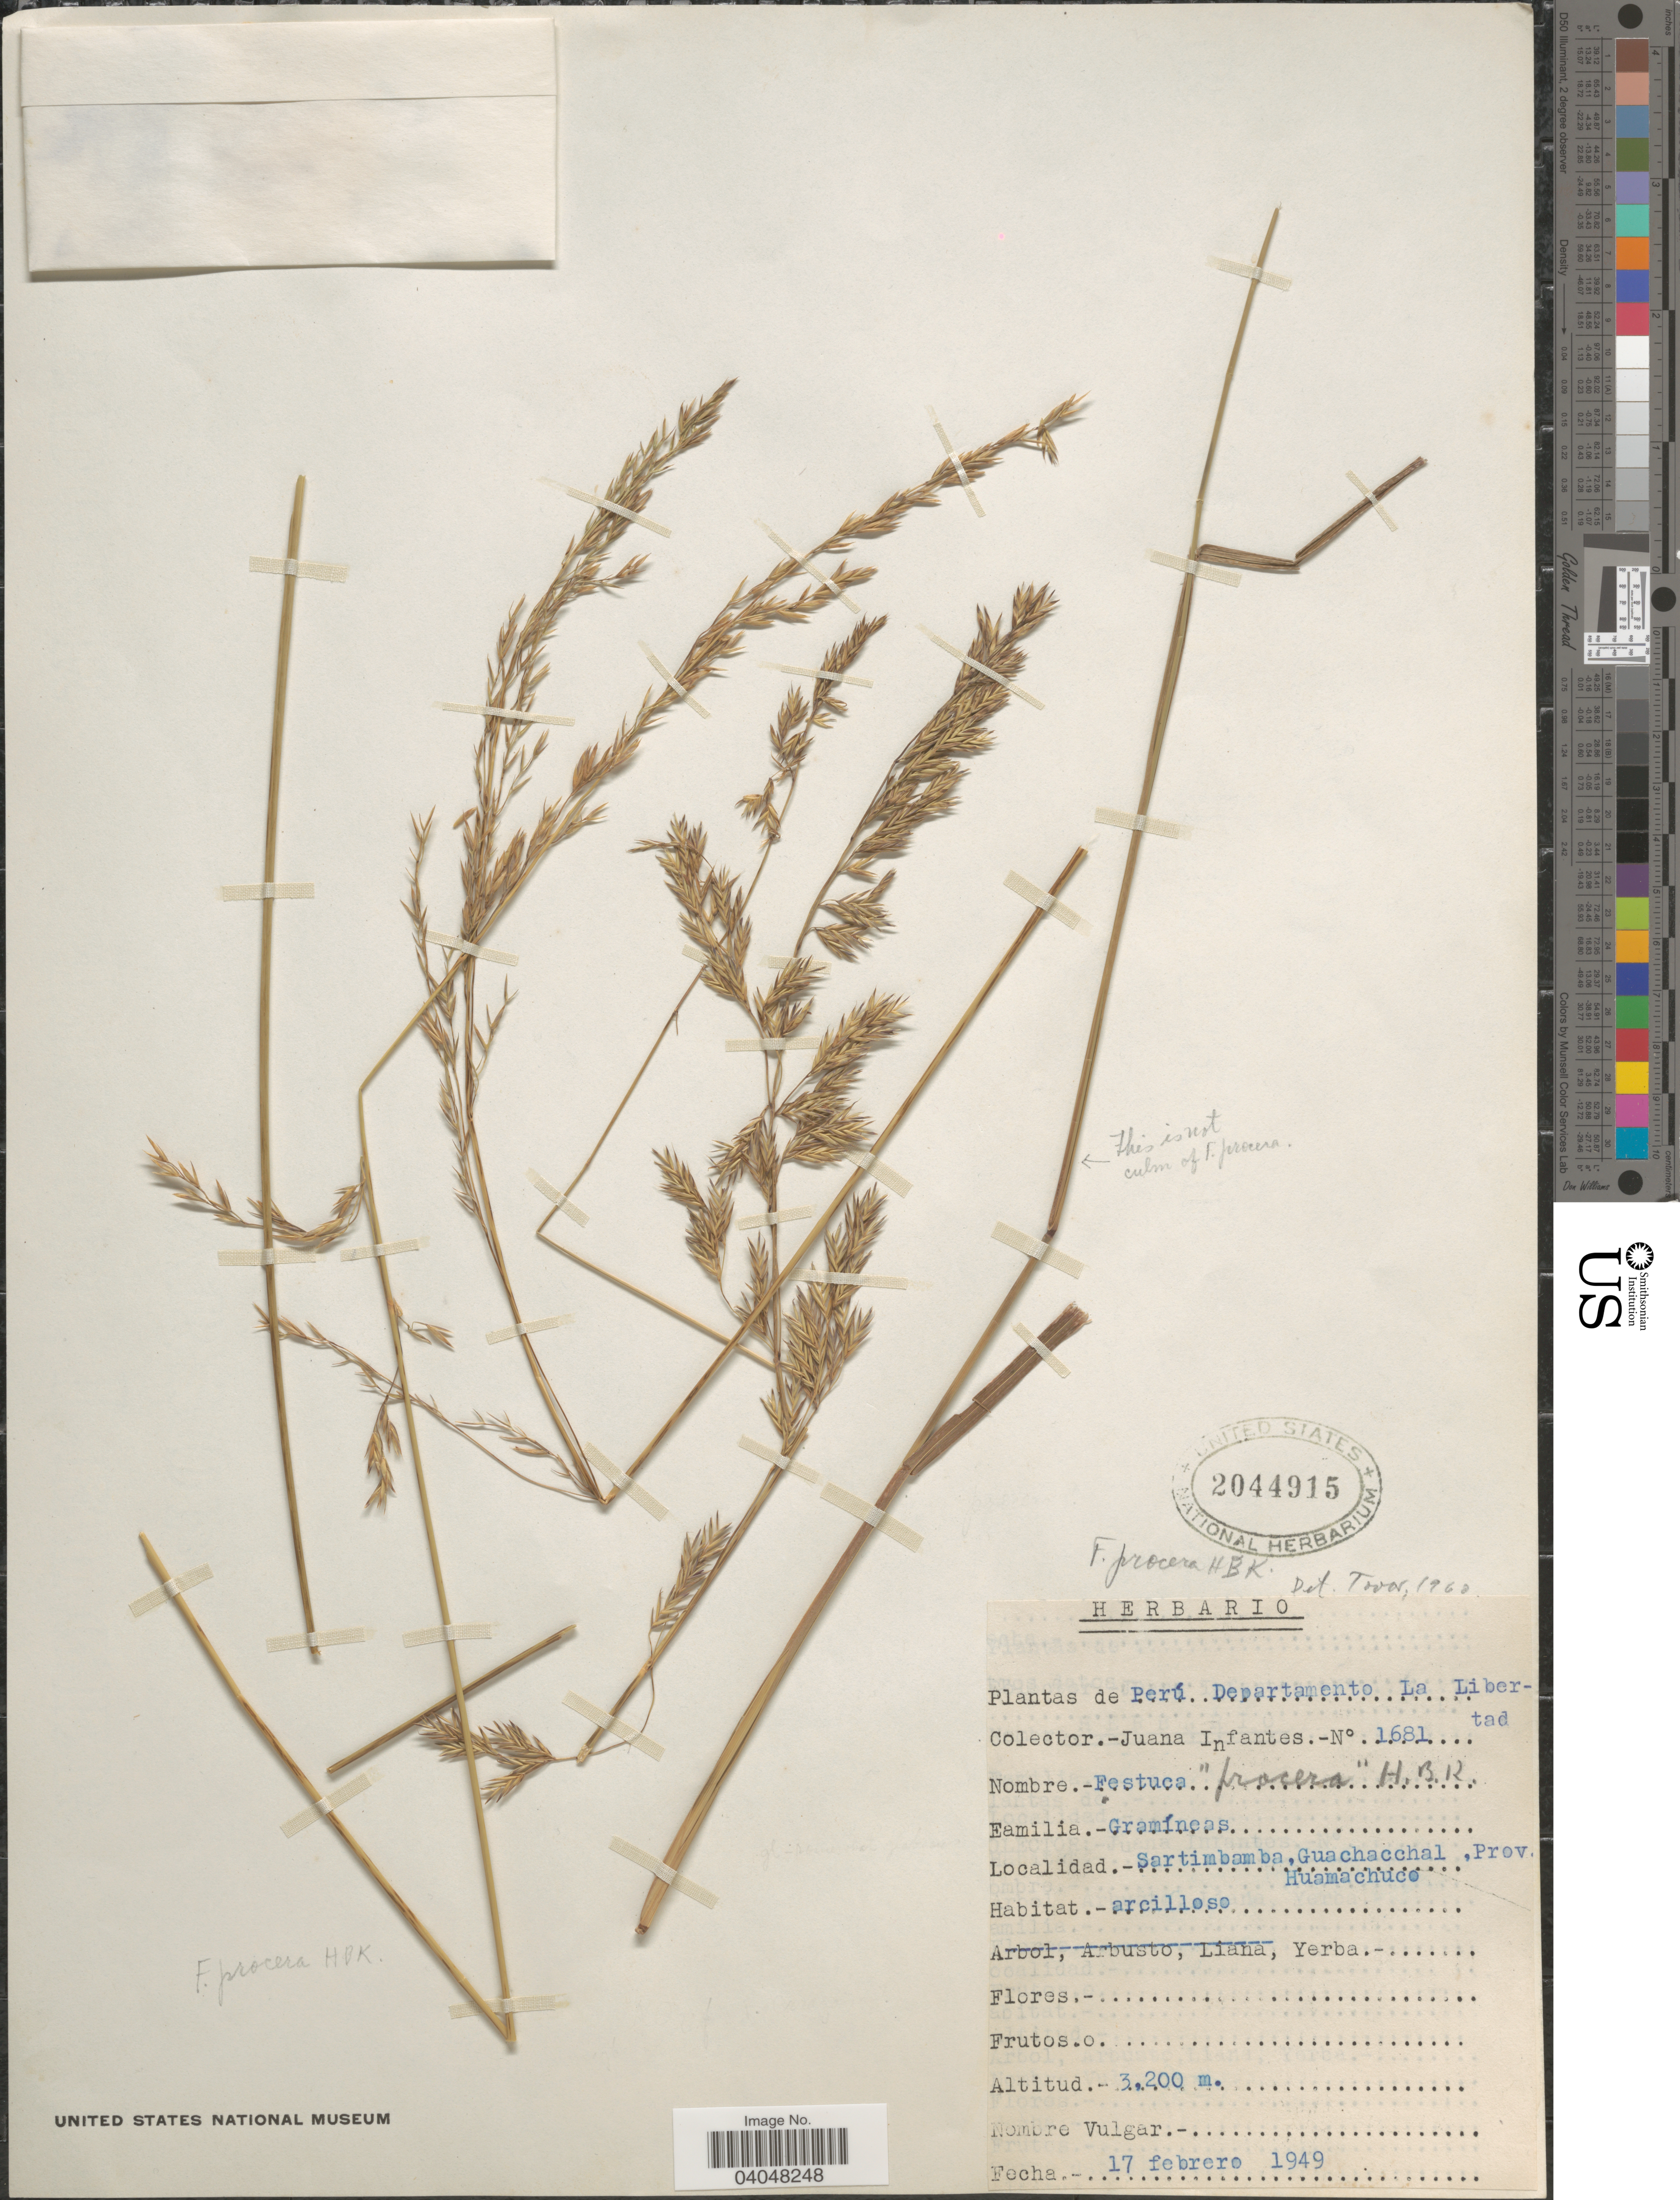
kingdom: Plantae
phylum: Tracheophyta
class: Liliopsida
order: Poales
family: Poaceae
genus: Festuca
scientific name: Festuca procera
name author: Kunth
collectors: J. Infantes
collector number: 1681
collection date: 1949-02-17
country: Peru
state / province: La Libertad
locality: Departamento La Libertad. Sartimbamba, Guachacchal, Prov. Huamachuco.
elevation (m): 3200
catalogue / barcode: US 2044915